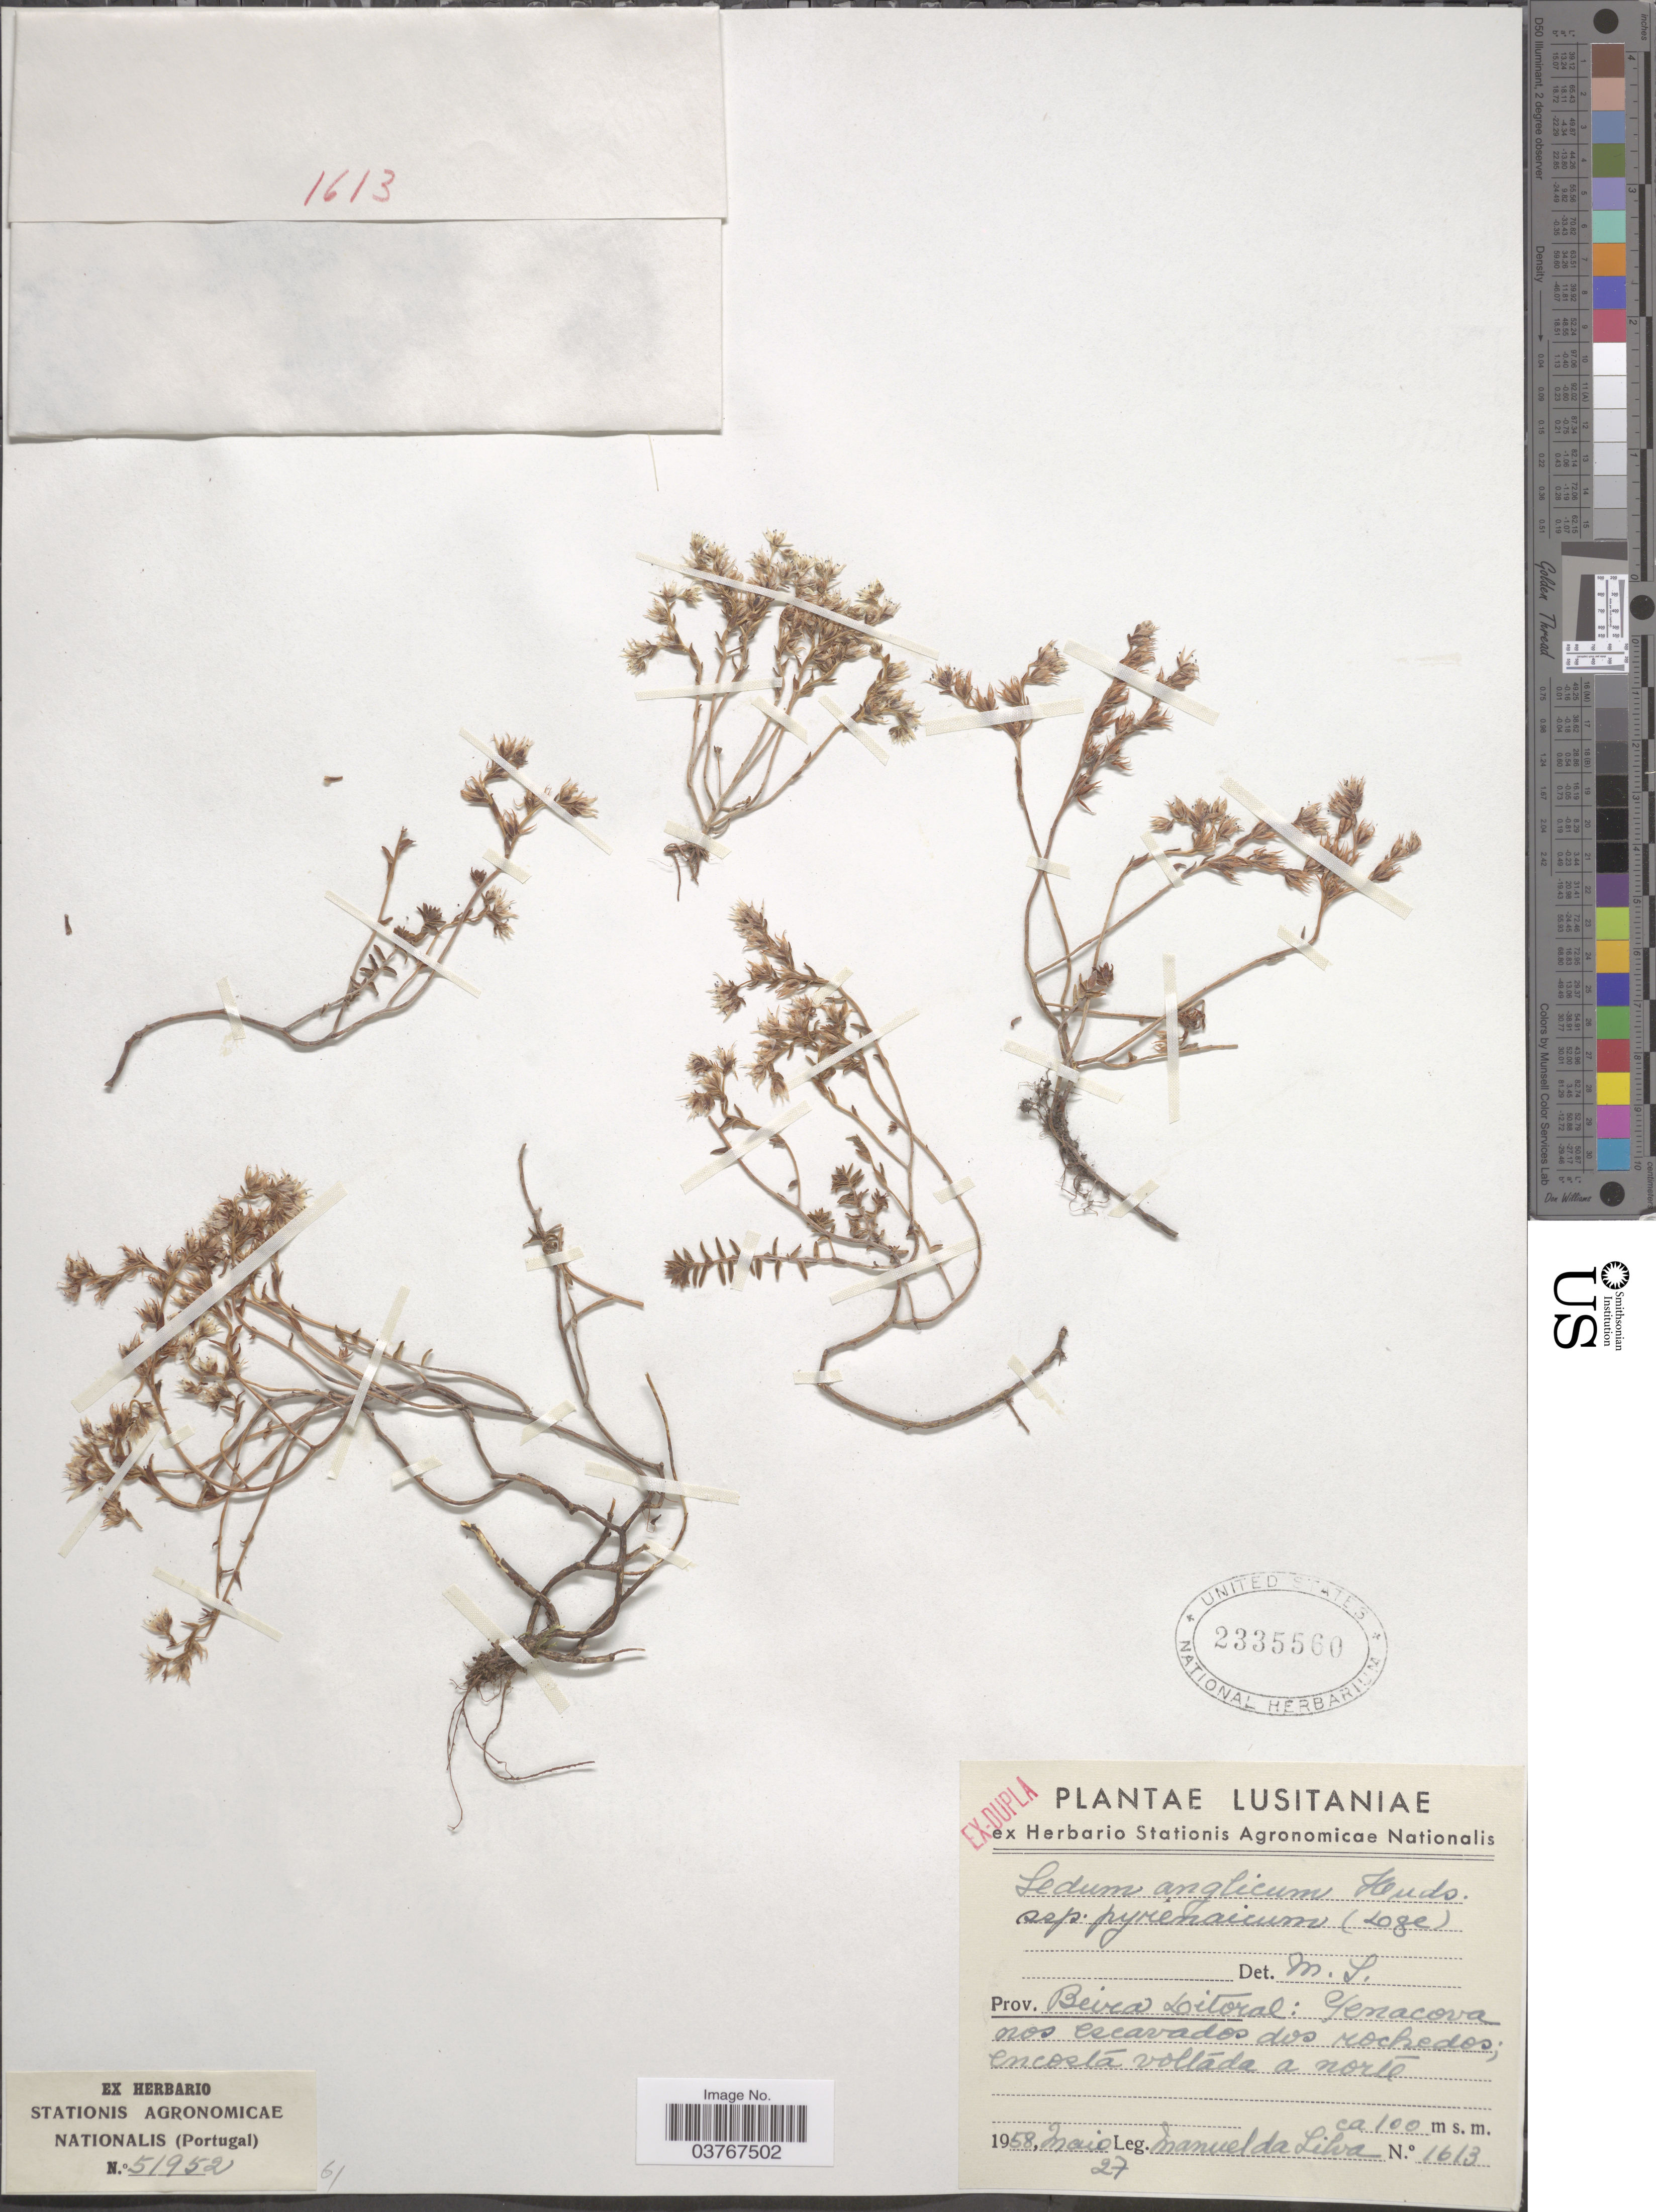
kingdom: Plantae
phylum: Tracheophyta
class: Magnoliopsida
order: Saxifragales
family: Crassulaceae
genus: Sedum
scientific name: Sedum anglicum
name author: Huds.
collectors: M. Silva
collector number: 1613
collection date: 1958-05-27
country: Portugal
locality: Lusitaniae: Prov. Beira Litoral: Yenacova nos cseavados [interpreted] dos rochedos; encostá volláde a norte.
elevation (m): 100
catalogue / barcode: US 2335560